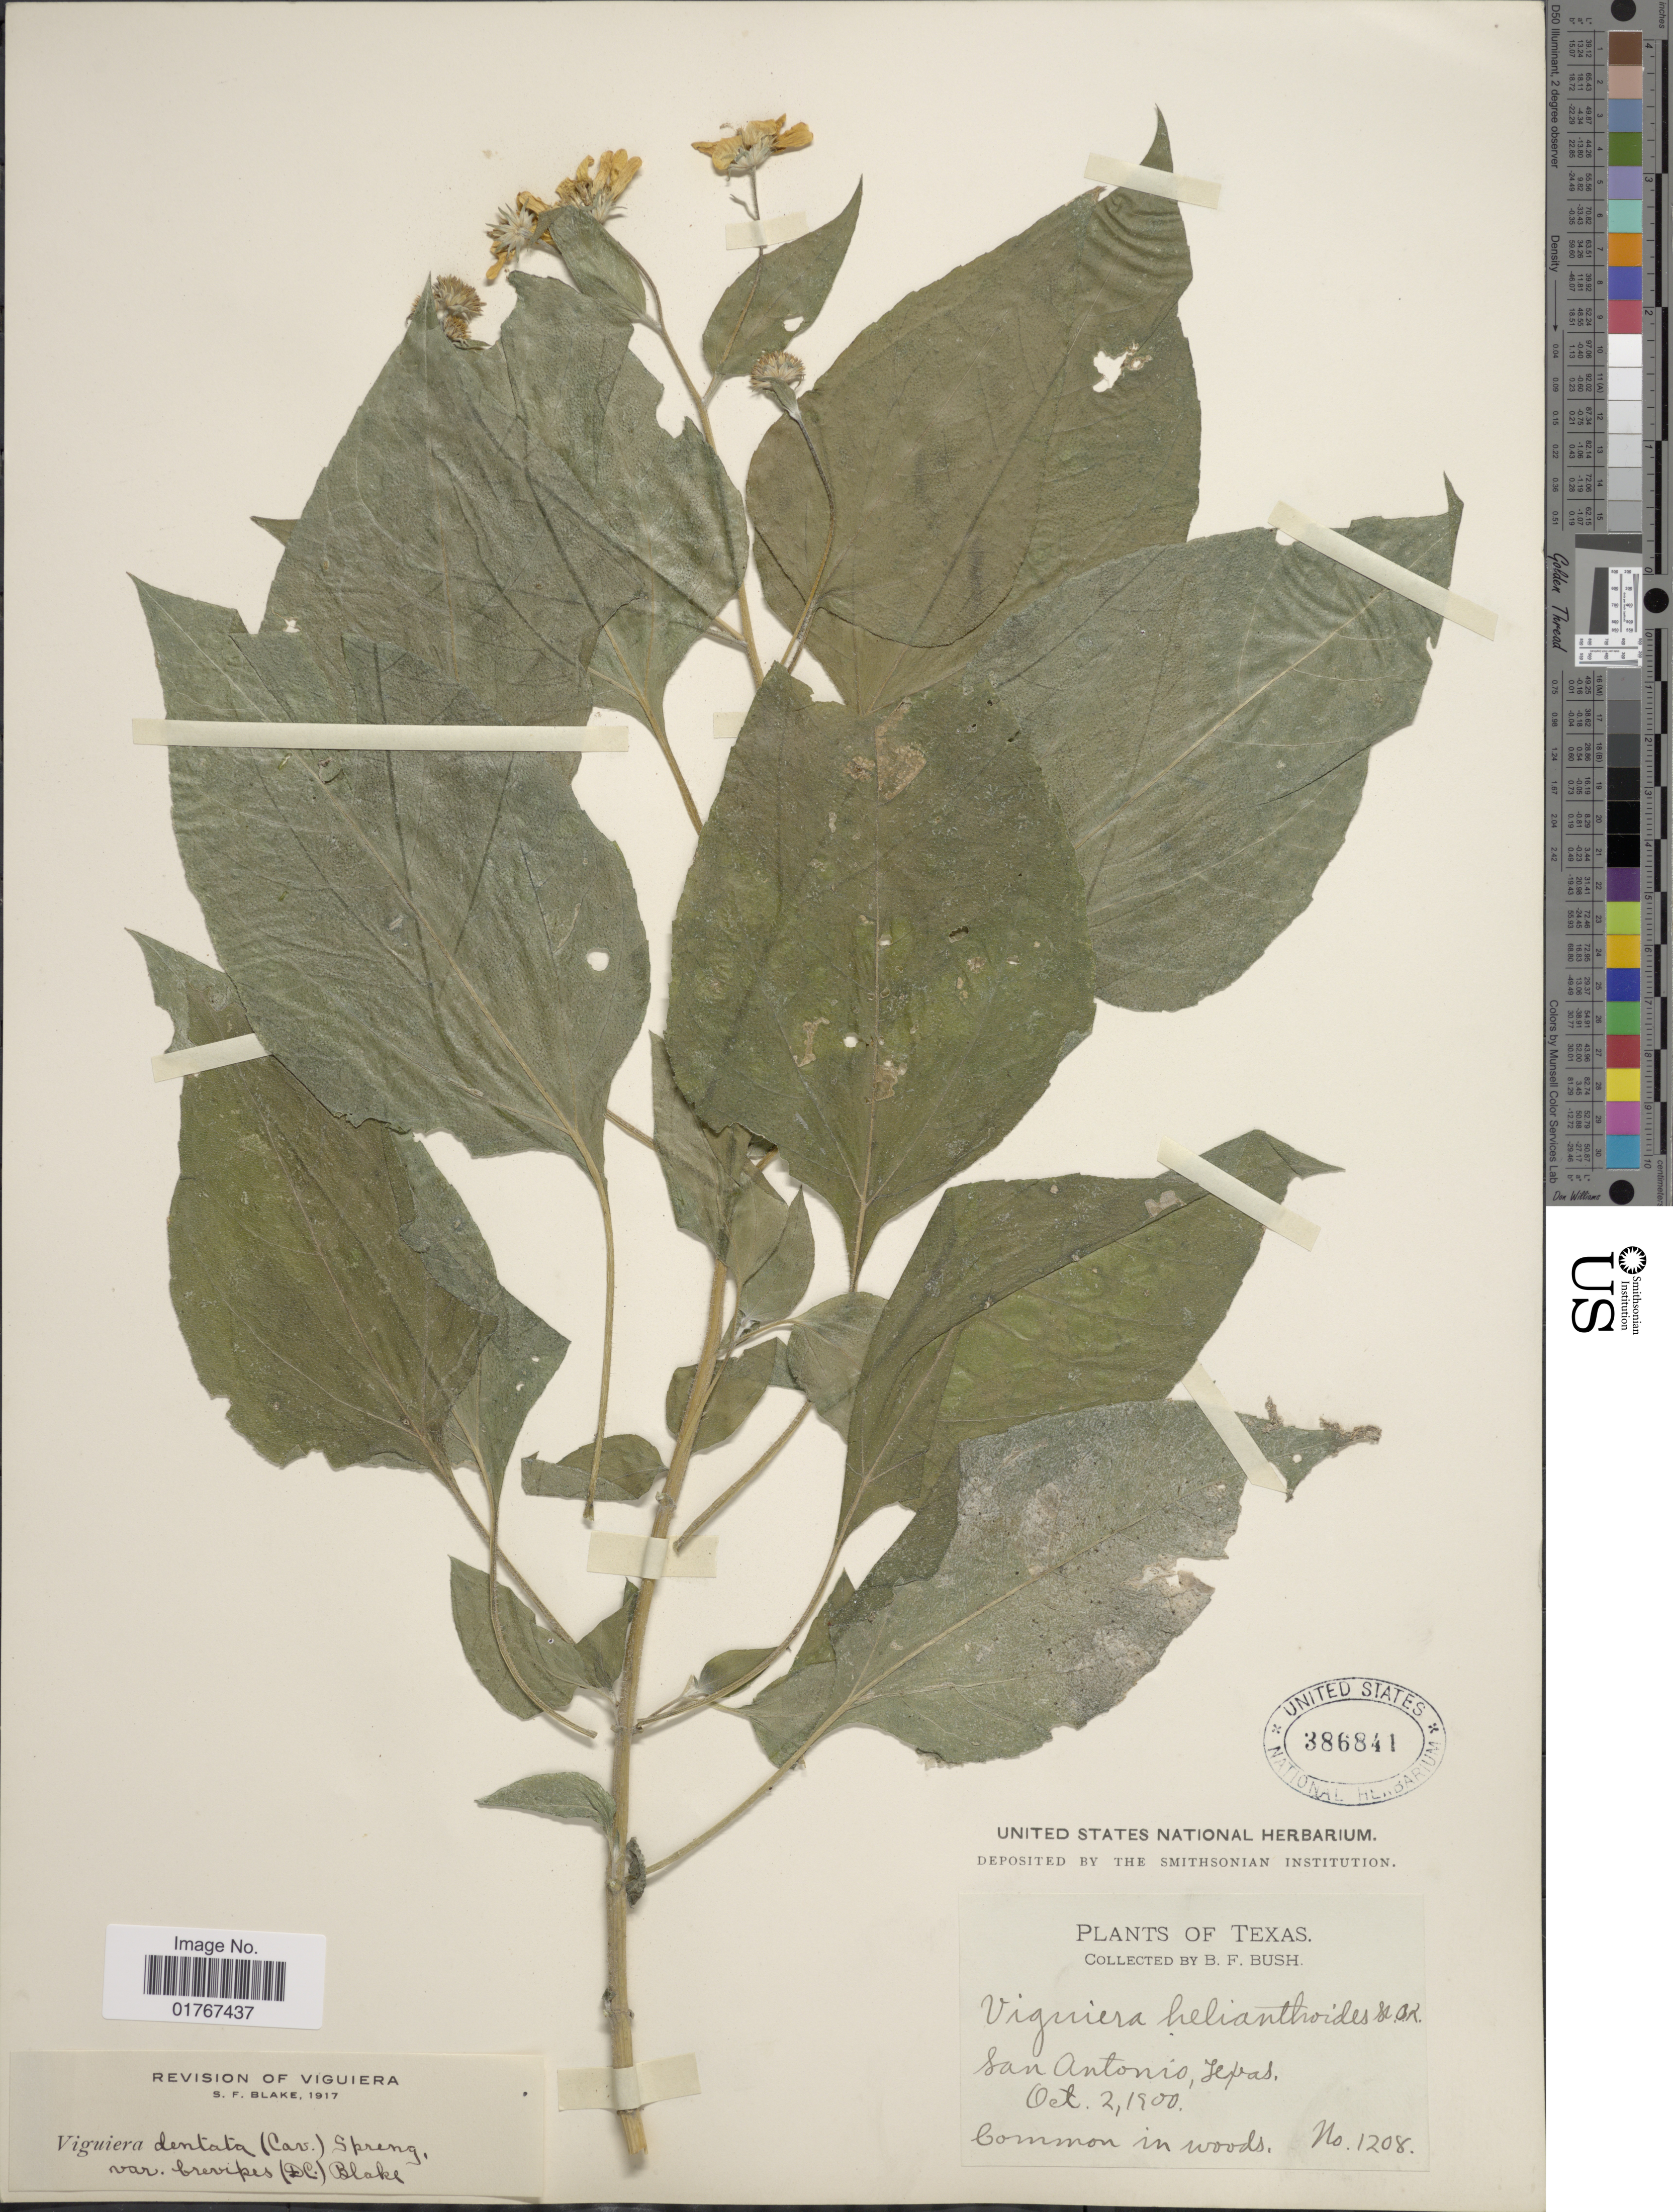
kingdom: Plantae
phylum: Tracheophyta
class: Magnoliopsida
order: Asterales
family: Asteraceae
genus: Viguiera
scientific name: Viguiera dentata var. brevipes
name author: (DC.) S.F. Blake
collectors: B. F. Bush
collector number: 1208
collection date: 1900-10-02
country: United States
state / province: Texas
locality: San Antonio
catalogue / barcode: US 386841